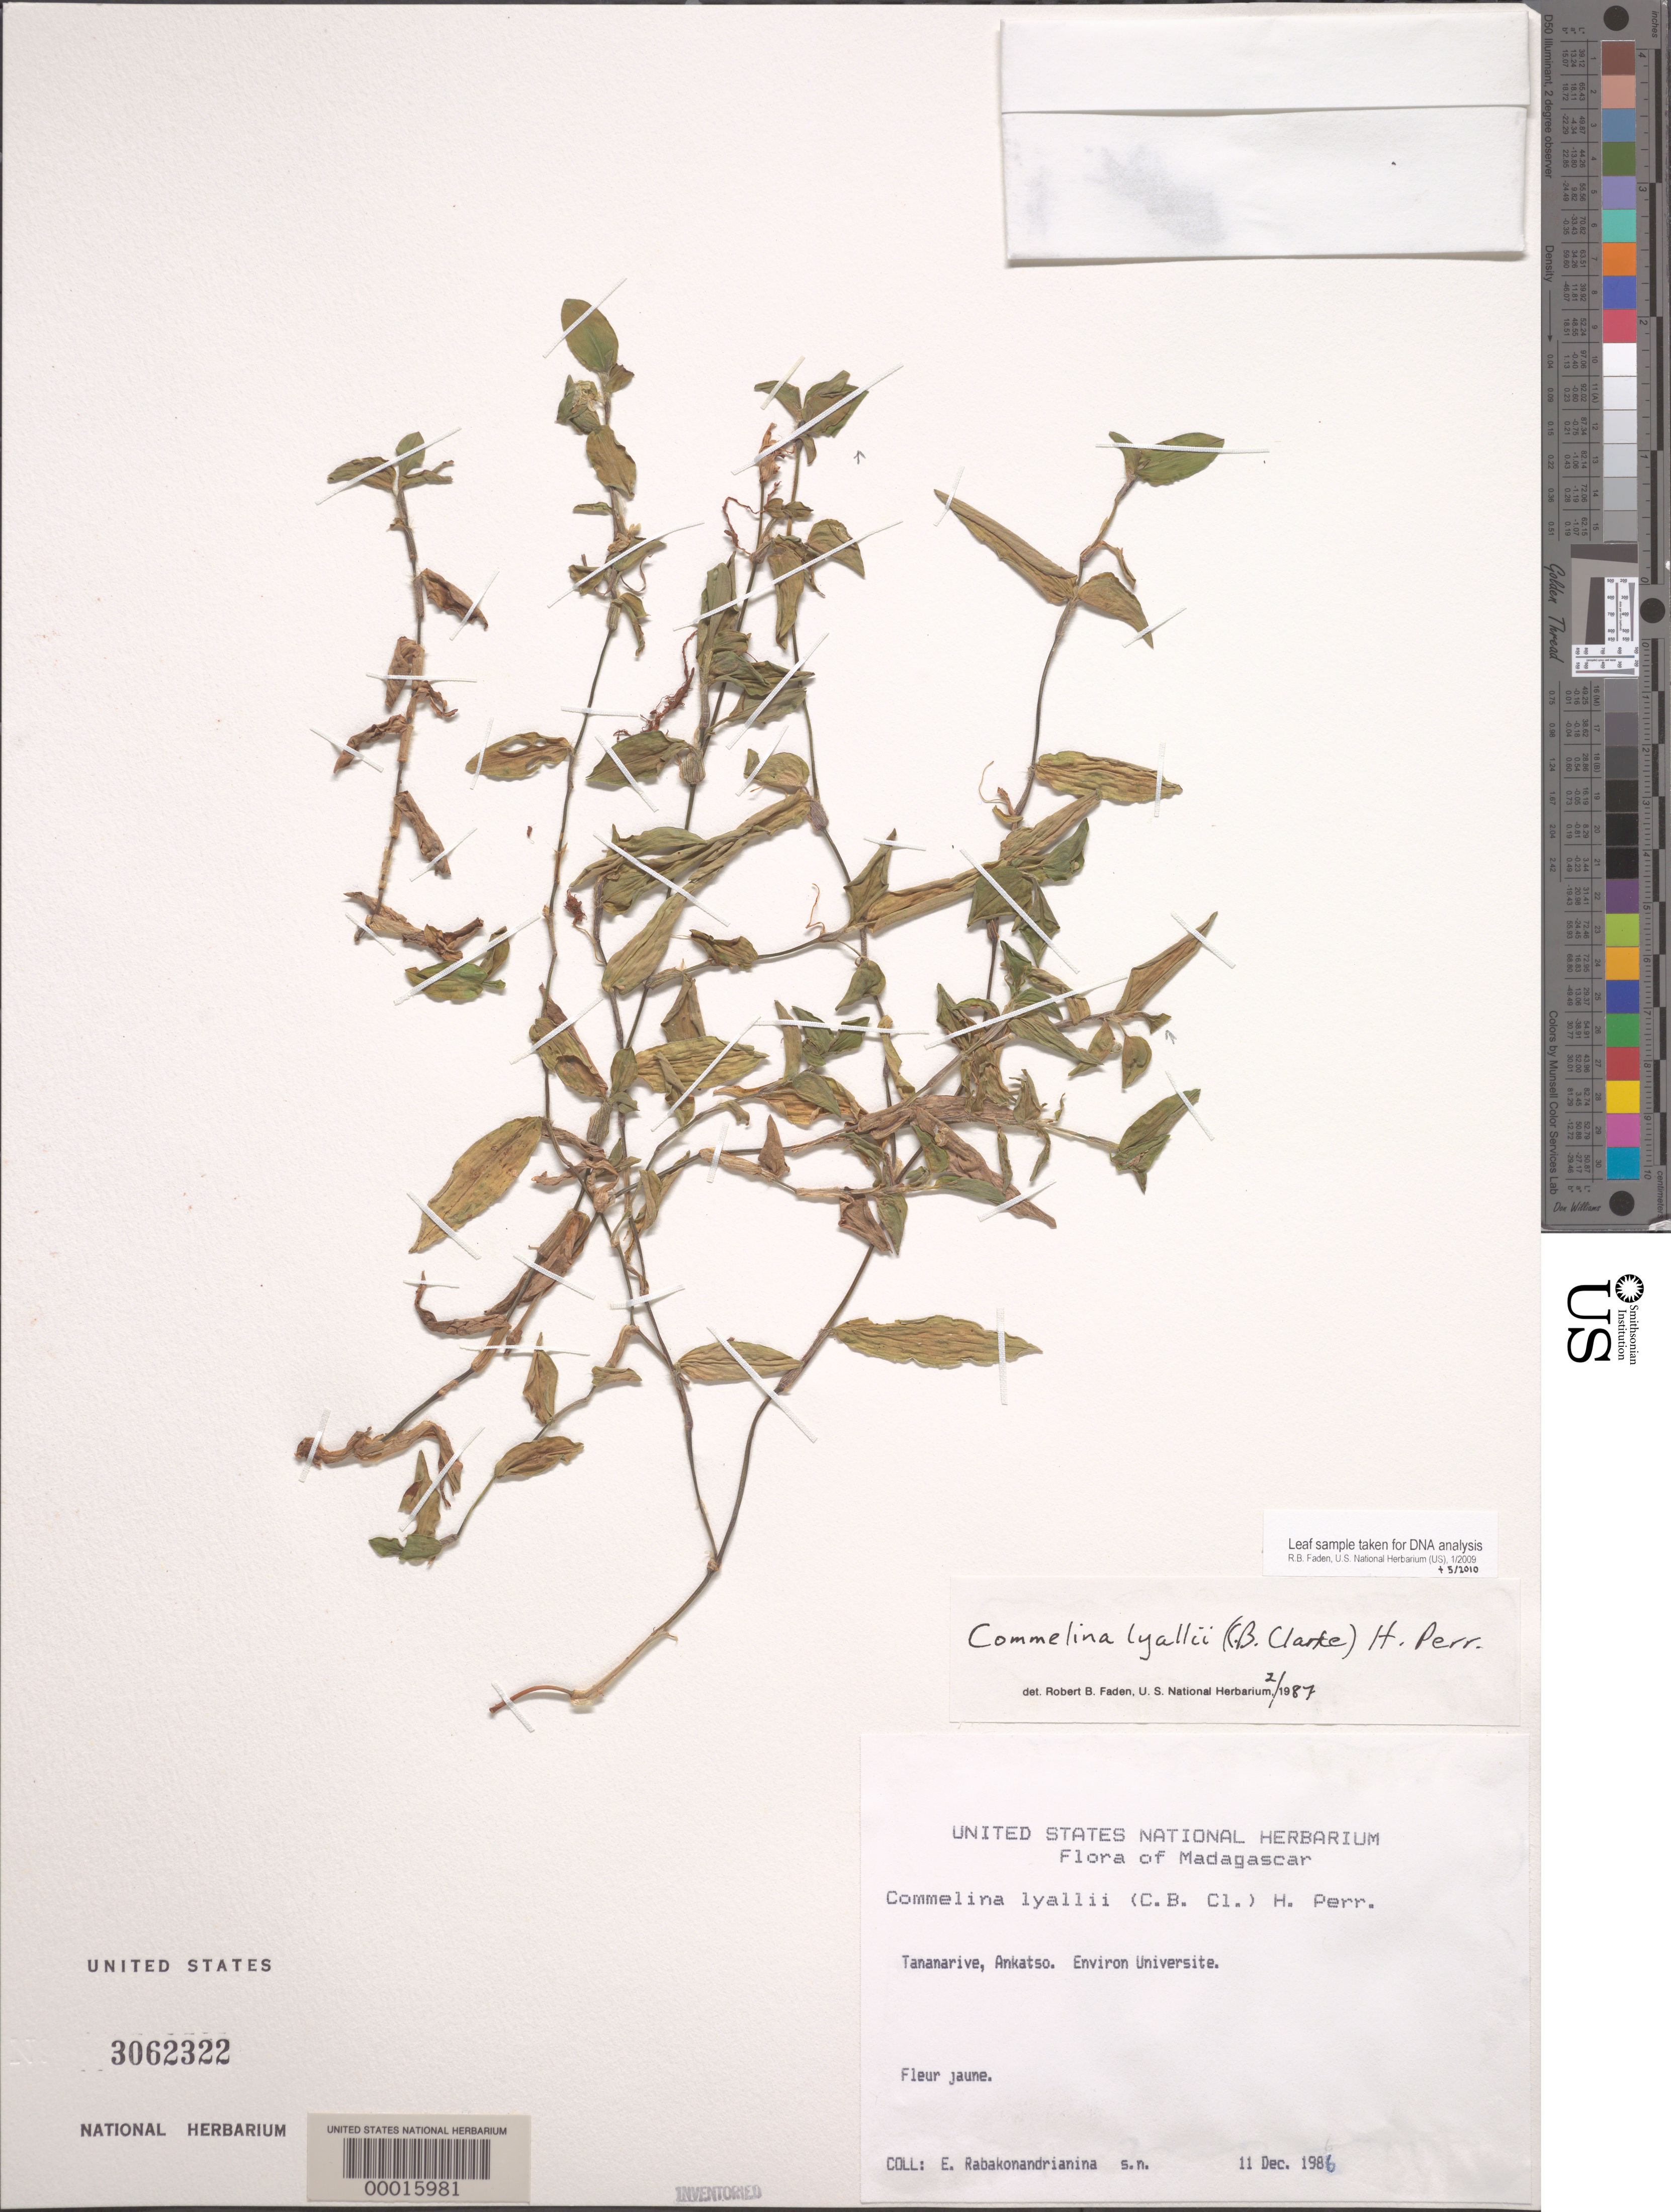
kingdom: Plantae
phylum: Tracheophyta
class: Liliopsida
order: Commelinales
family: Commelinaceae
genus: Commelina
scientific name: Commelina lyallii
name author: (C.B. Clarke) H. Perrier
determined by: Faden, Robert B., (US), Smithsonian Institution - National Museum of Natural History (UNITED STATES)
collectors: E. Rabakonandrianina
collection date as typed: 11 Dec 1986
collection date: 1986-12-11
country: Madagascar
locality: Tananarive, ankatso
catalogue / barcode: US 3062322